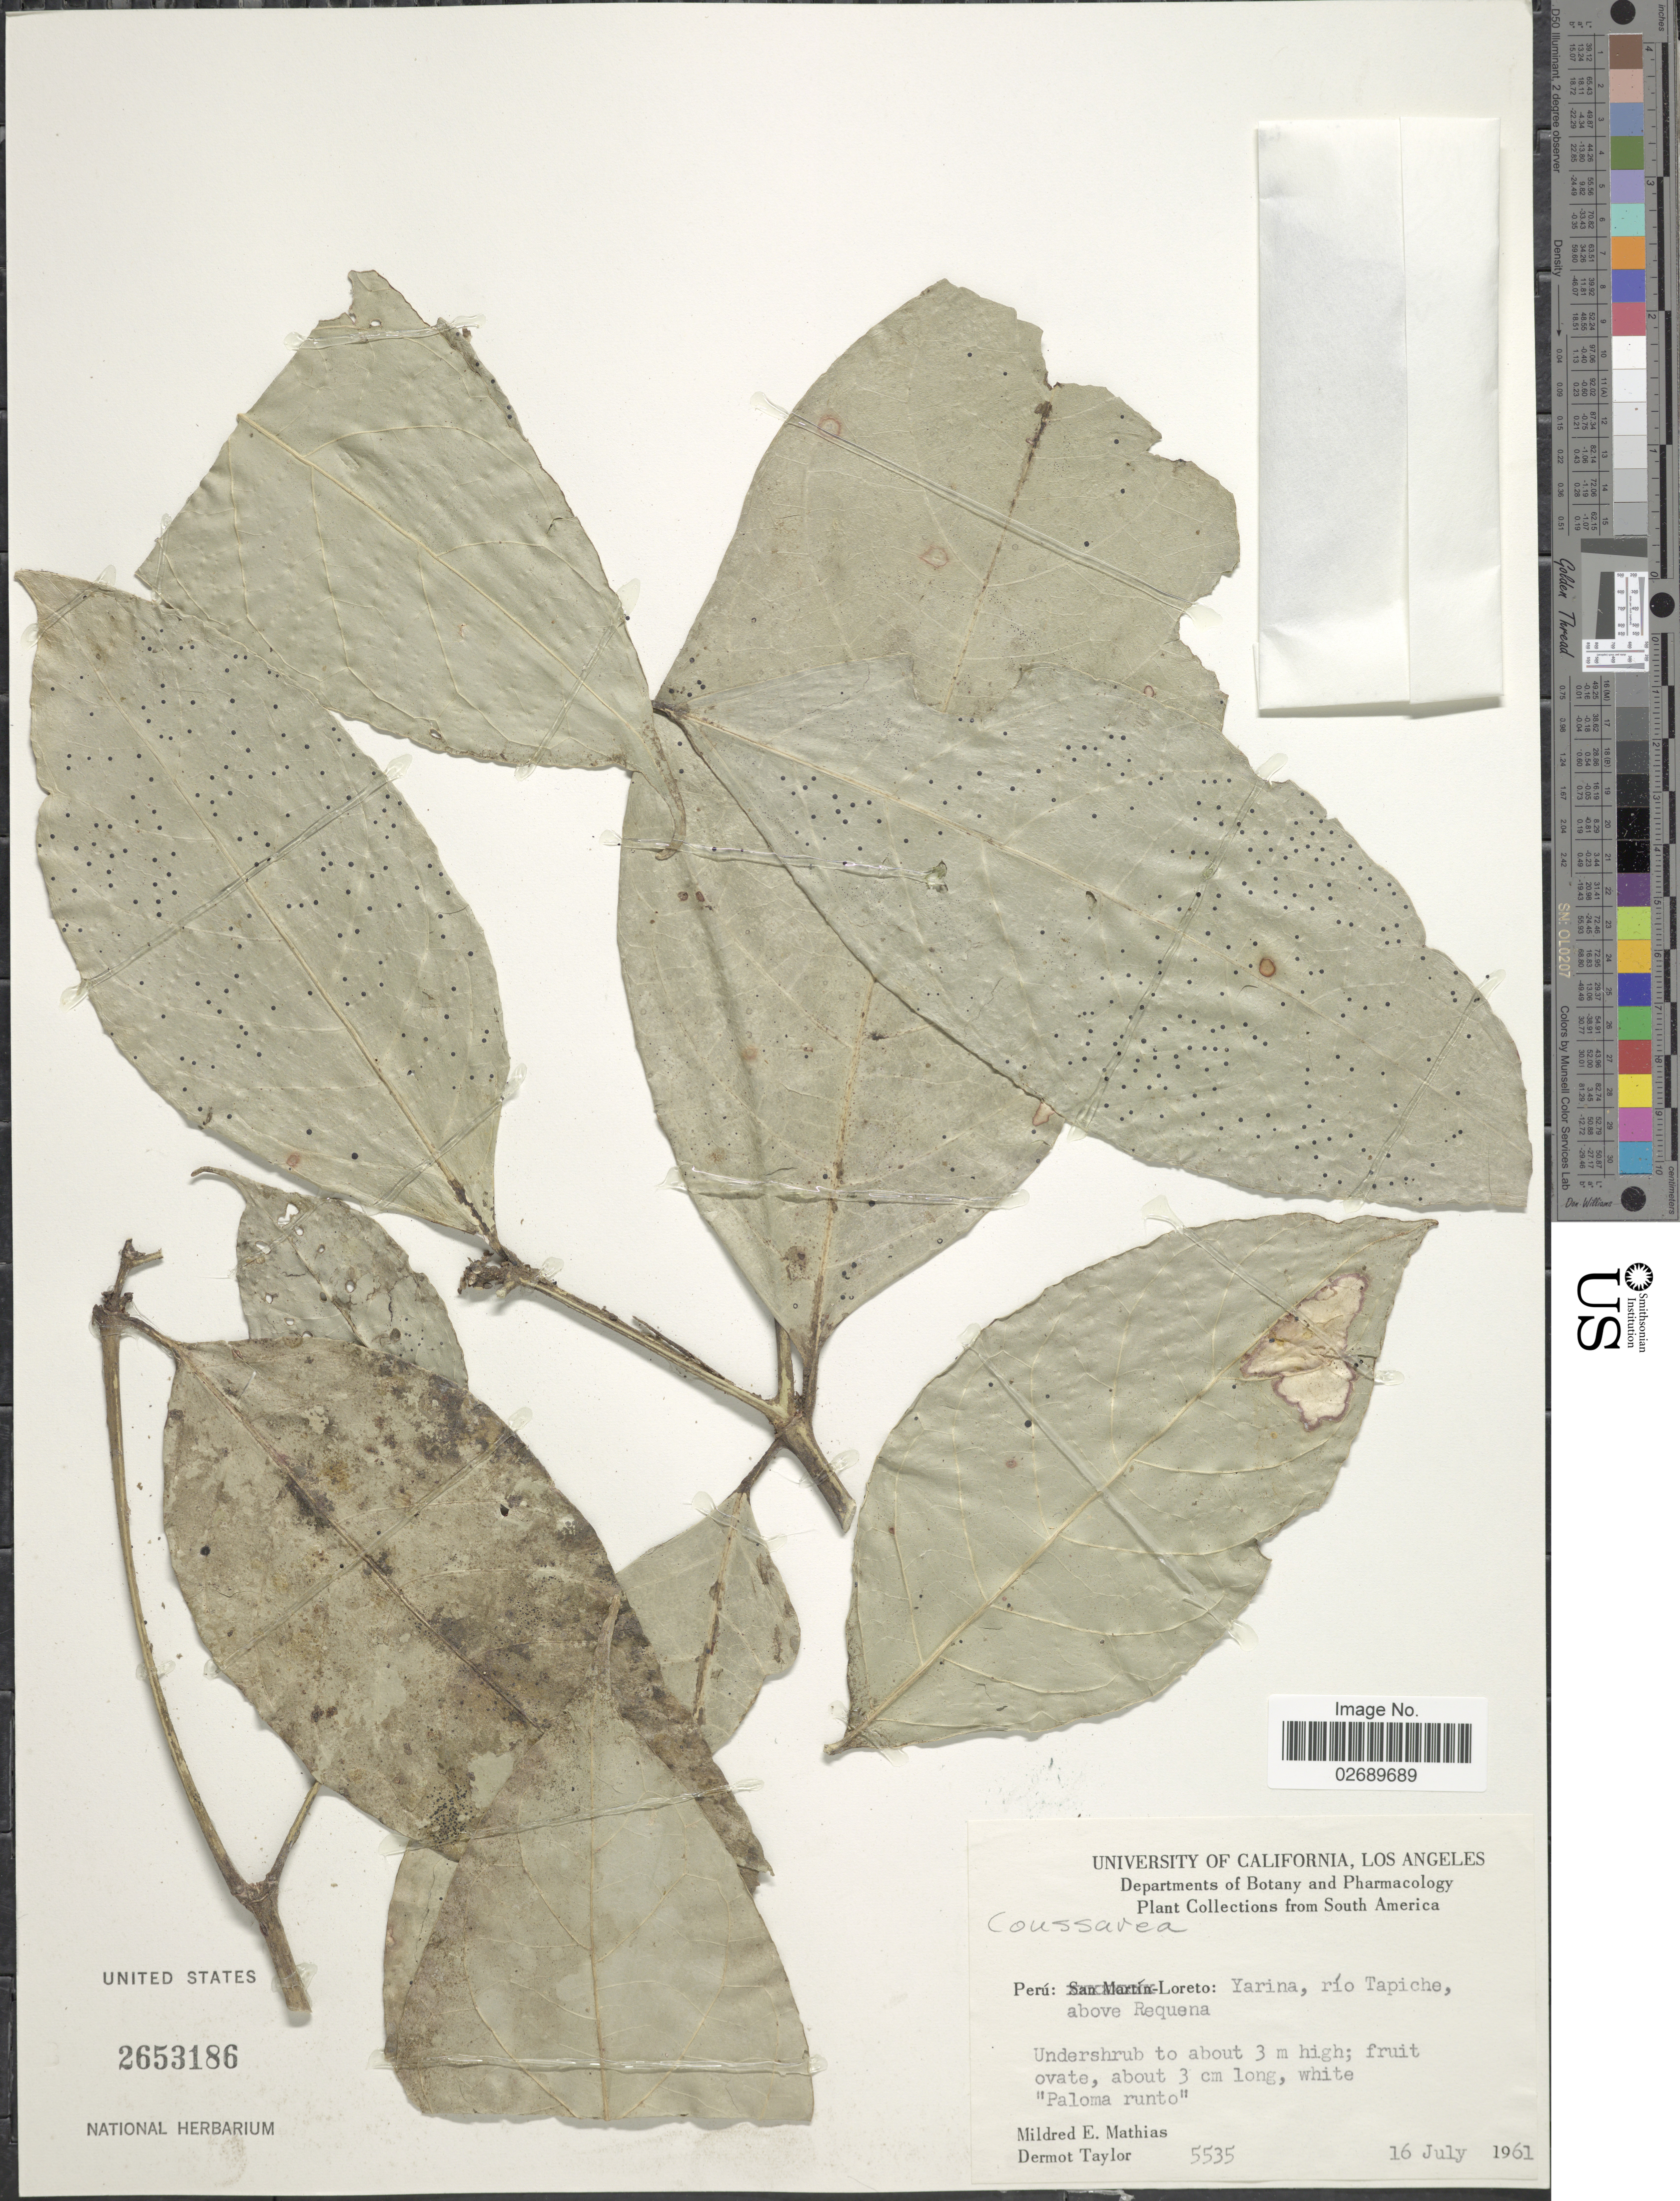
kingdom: Plantae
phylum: Tracheophyta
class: Magnoliopsida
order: Gentianales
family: Rubiaceae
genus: Coussarea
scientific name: Coussarea sp.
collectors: M. E. Mathias & D. Taylor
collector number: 5535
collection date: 1961-07-16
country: Peru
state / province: Loreto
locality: Yarina, rio Tapiche, above Requena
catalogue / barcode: US 2653186